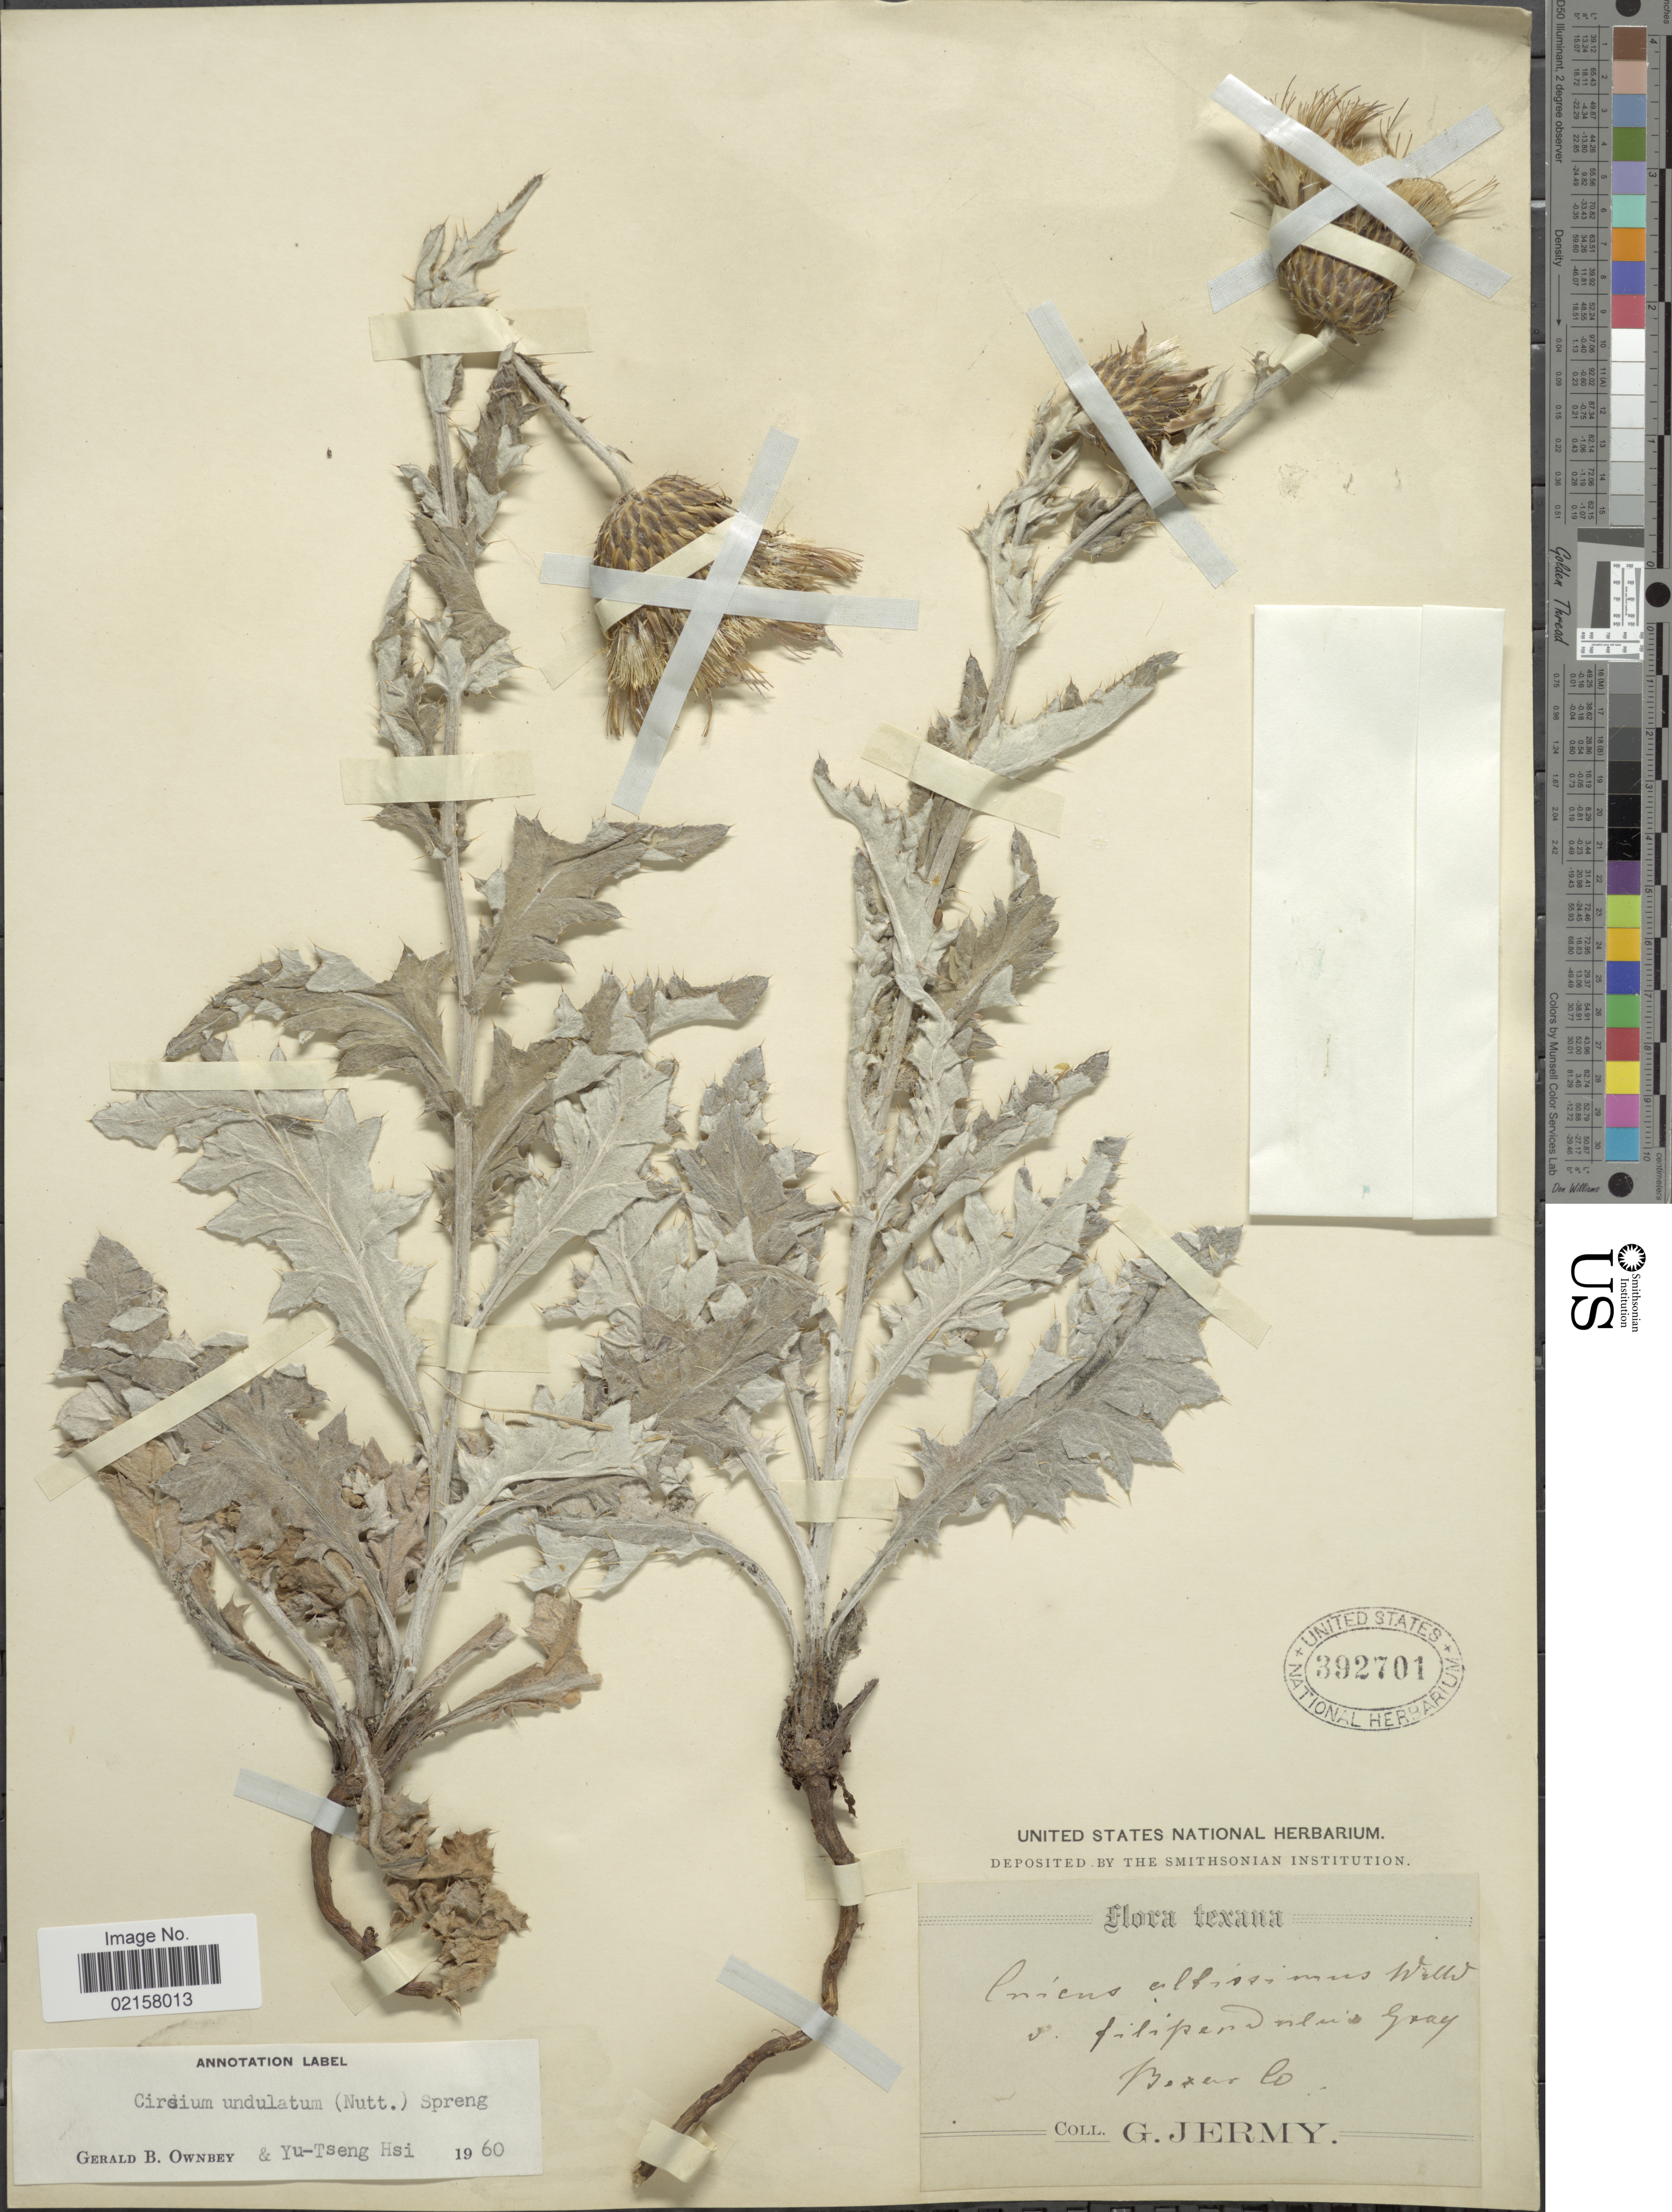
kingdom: Plantae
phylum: Tracheophyta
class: Magnoliopsida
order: Asterales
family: Asteraceae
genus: Cirsium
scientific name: Cirsium undulatum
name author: (Nutt.) Spreng.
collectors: G. Jermy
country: United States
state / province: Texas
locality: Bexar Co.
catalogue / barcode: US 392701